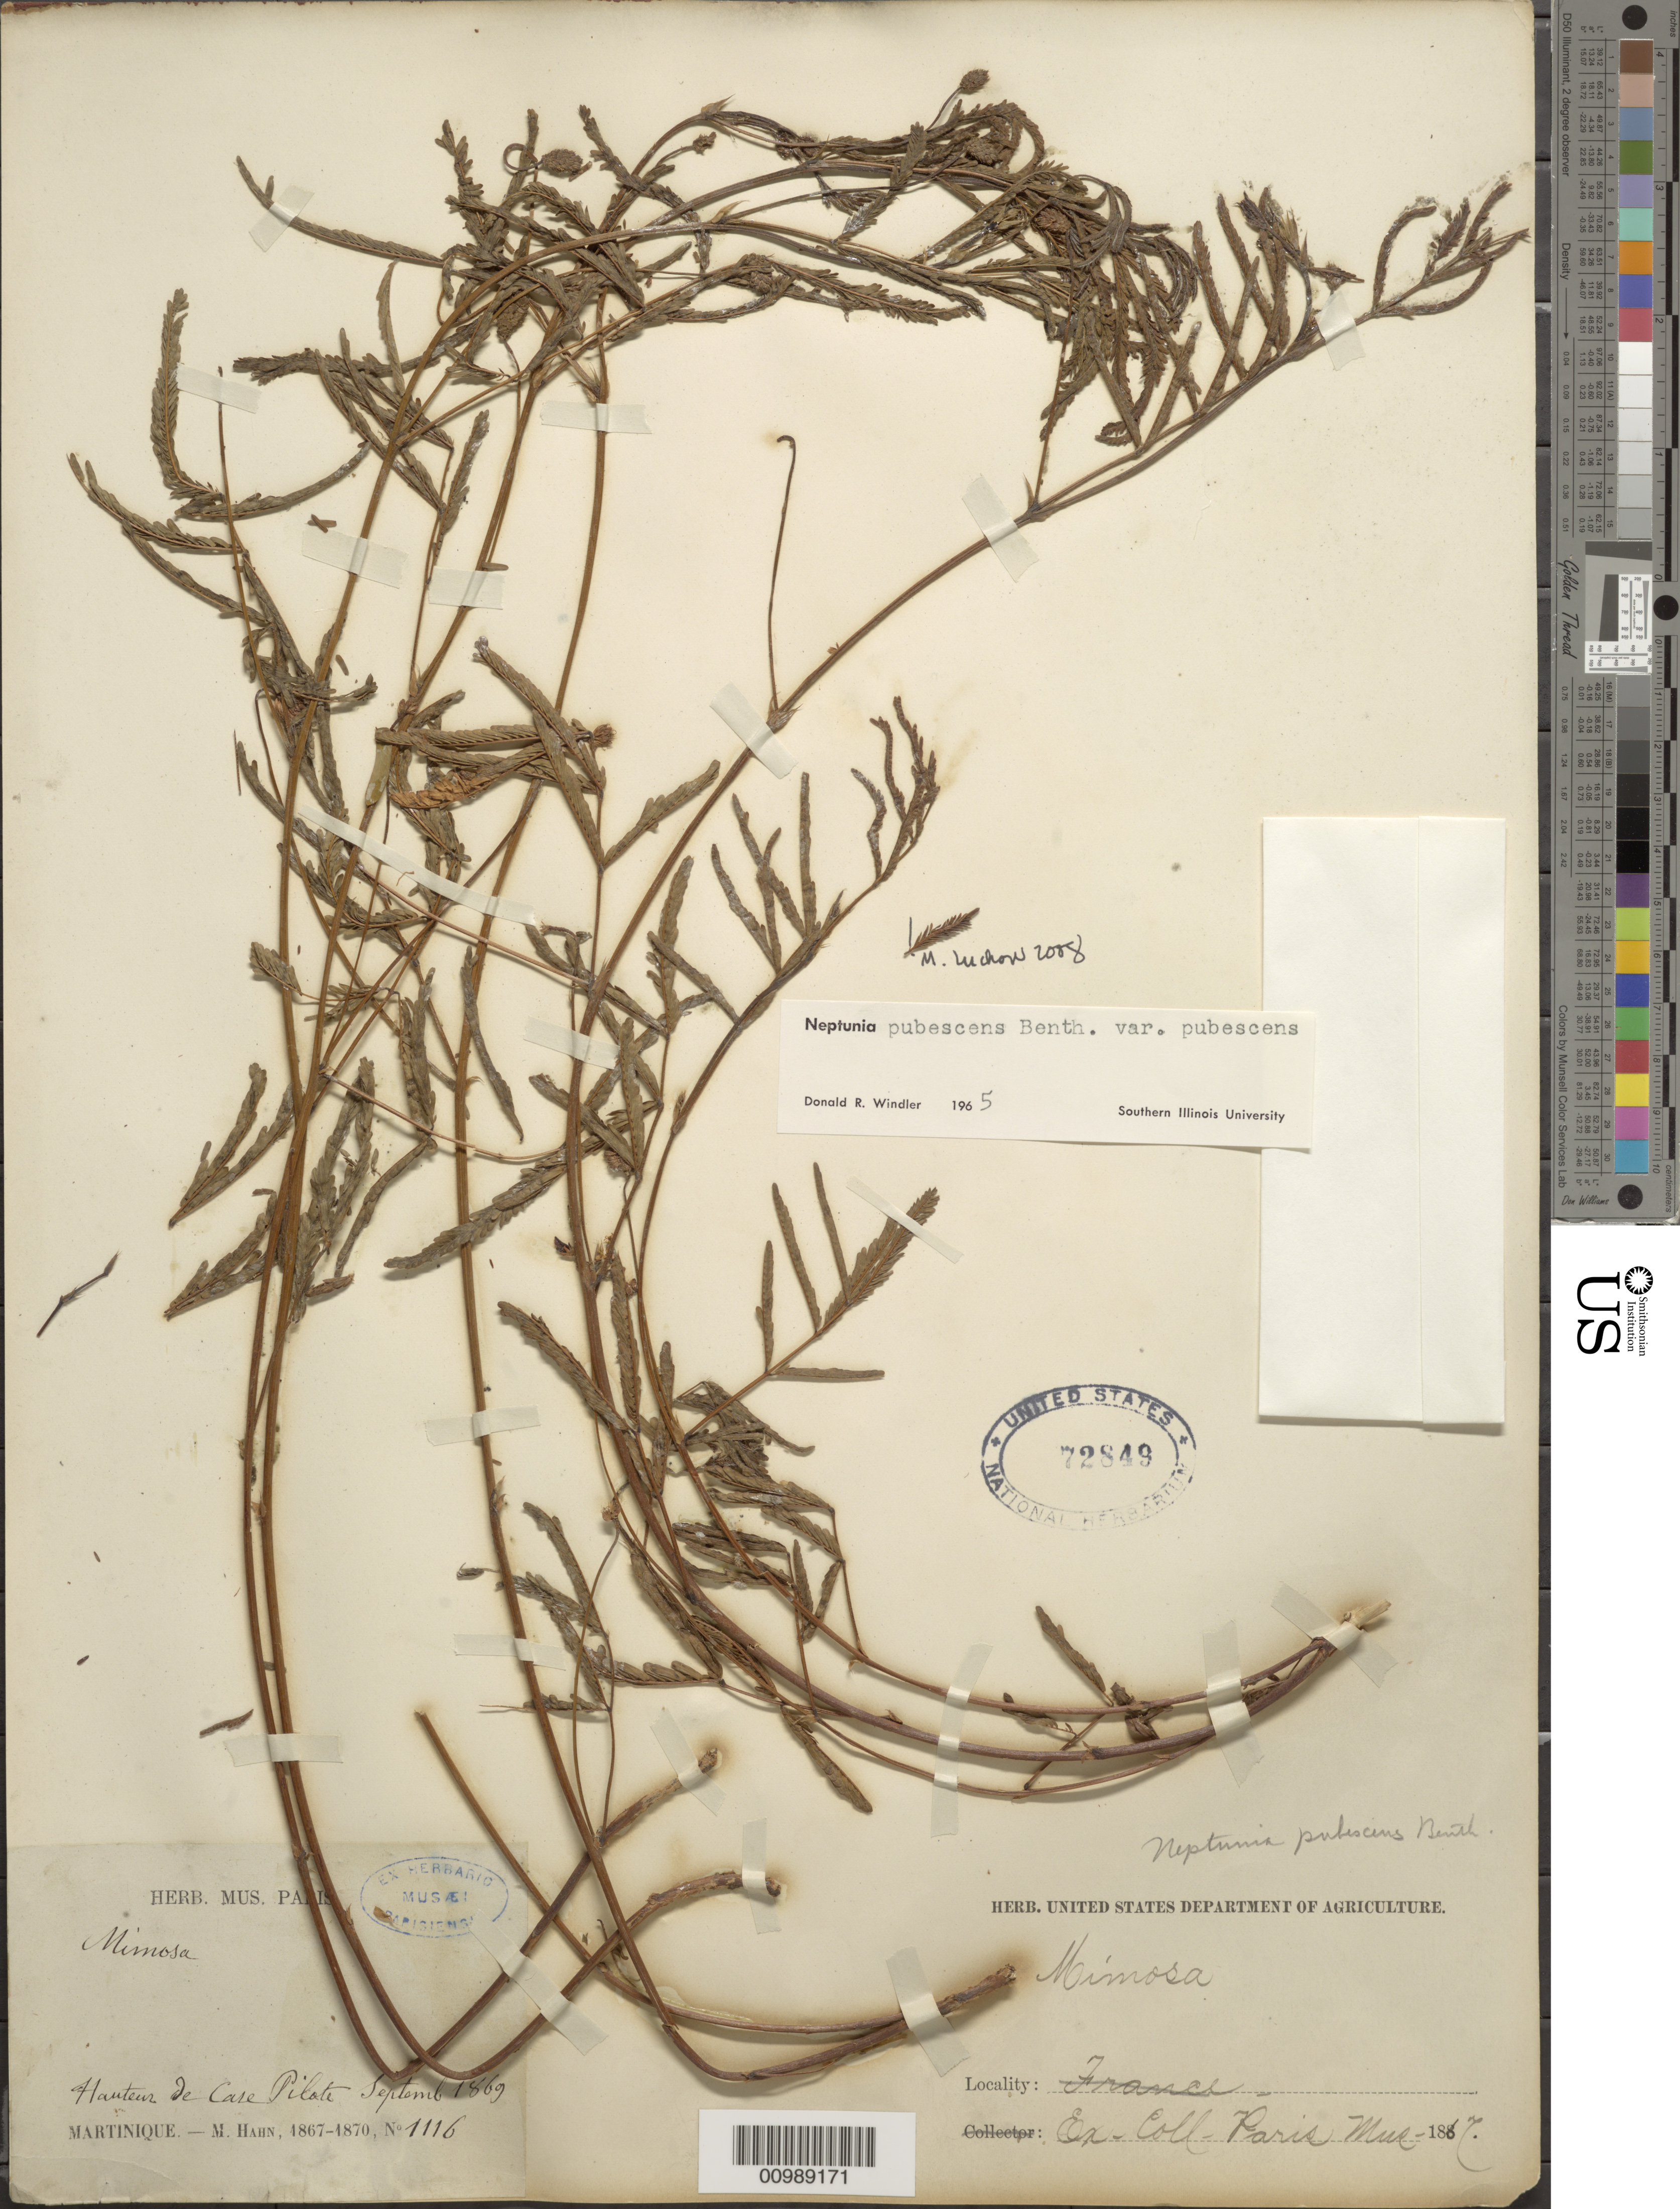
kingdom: Plantae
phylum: Tracheophyta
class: Magnoliopsida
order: Fabales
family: Fabaceae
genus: Neptunia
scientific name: Neptunia pubescens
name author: Benth.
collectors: -. Mueller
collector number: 1116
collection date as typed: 1887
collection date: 1887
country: Martinique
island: Martinique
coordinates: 0 N, 0 E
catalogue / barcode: US 72849